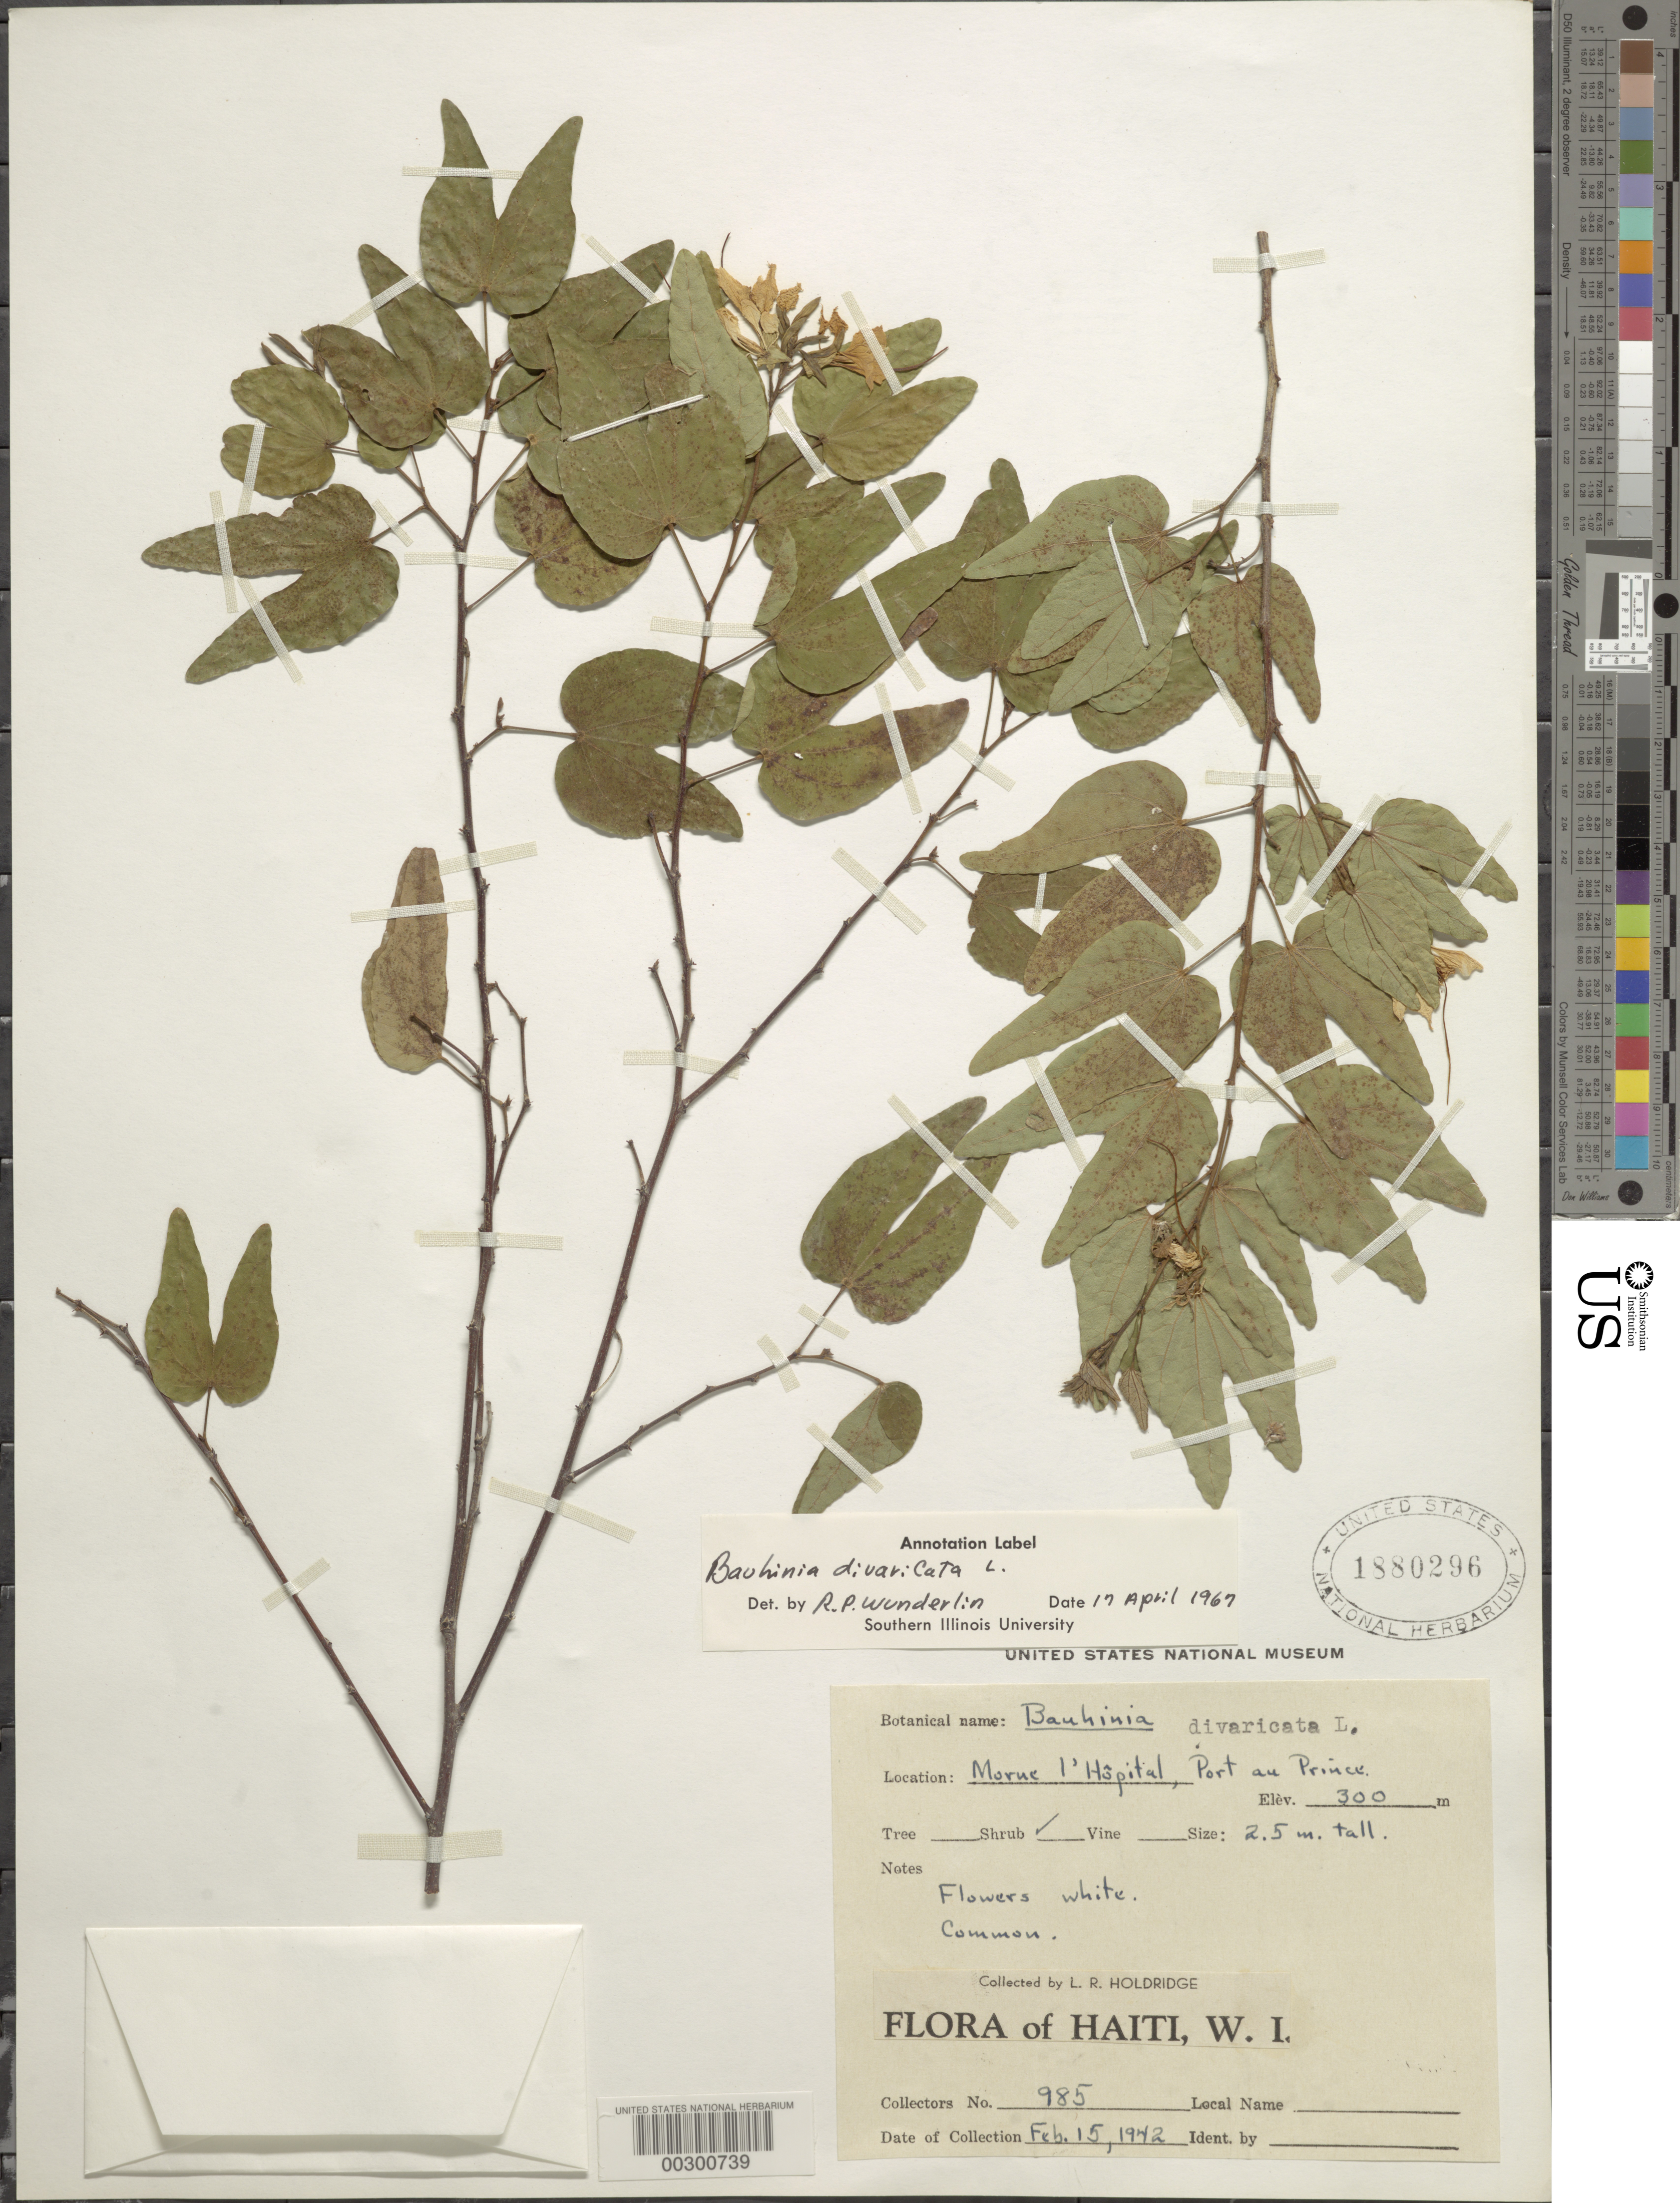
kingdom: Plantae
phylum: Tracheophyta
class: Magnoliopsida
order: Fabales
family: Fabaceae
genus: Bauhinia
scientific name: Bauhinia divaricata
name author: L.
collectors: L. Holdridge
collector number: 985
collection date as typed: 15 Feb 1942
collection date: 1942-02-15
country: Haiti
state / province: Ouest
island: Hispaniola Island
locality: Port au prince, morue l'hopital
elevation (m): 300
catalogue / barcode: US 1880296